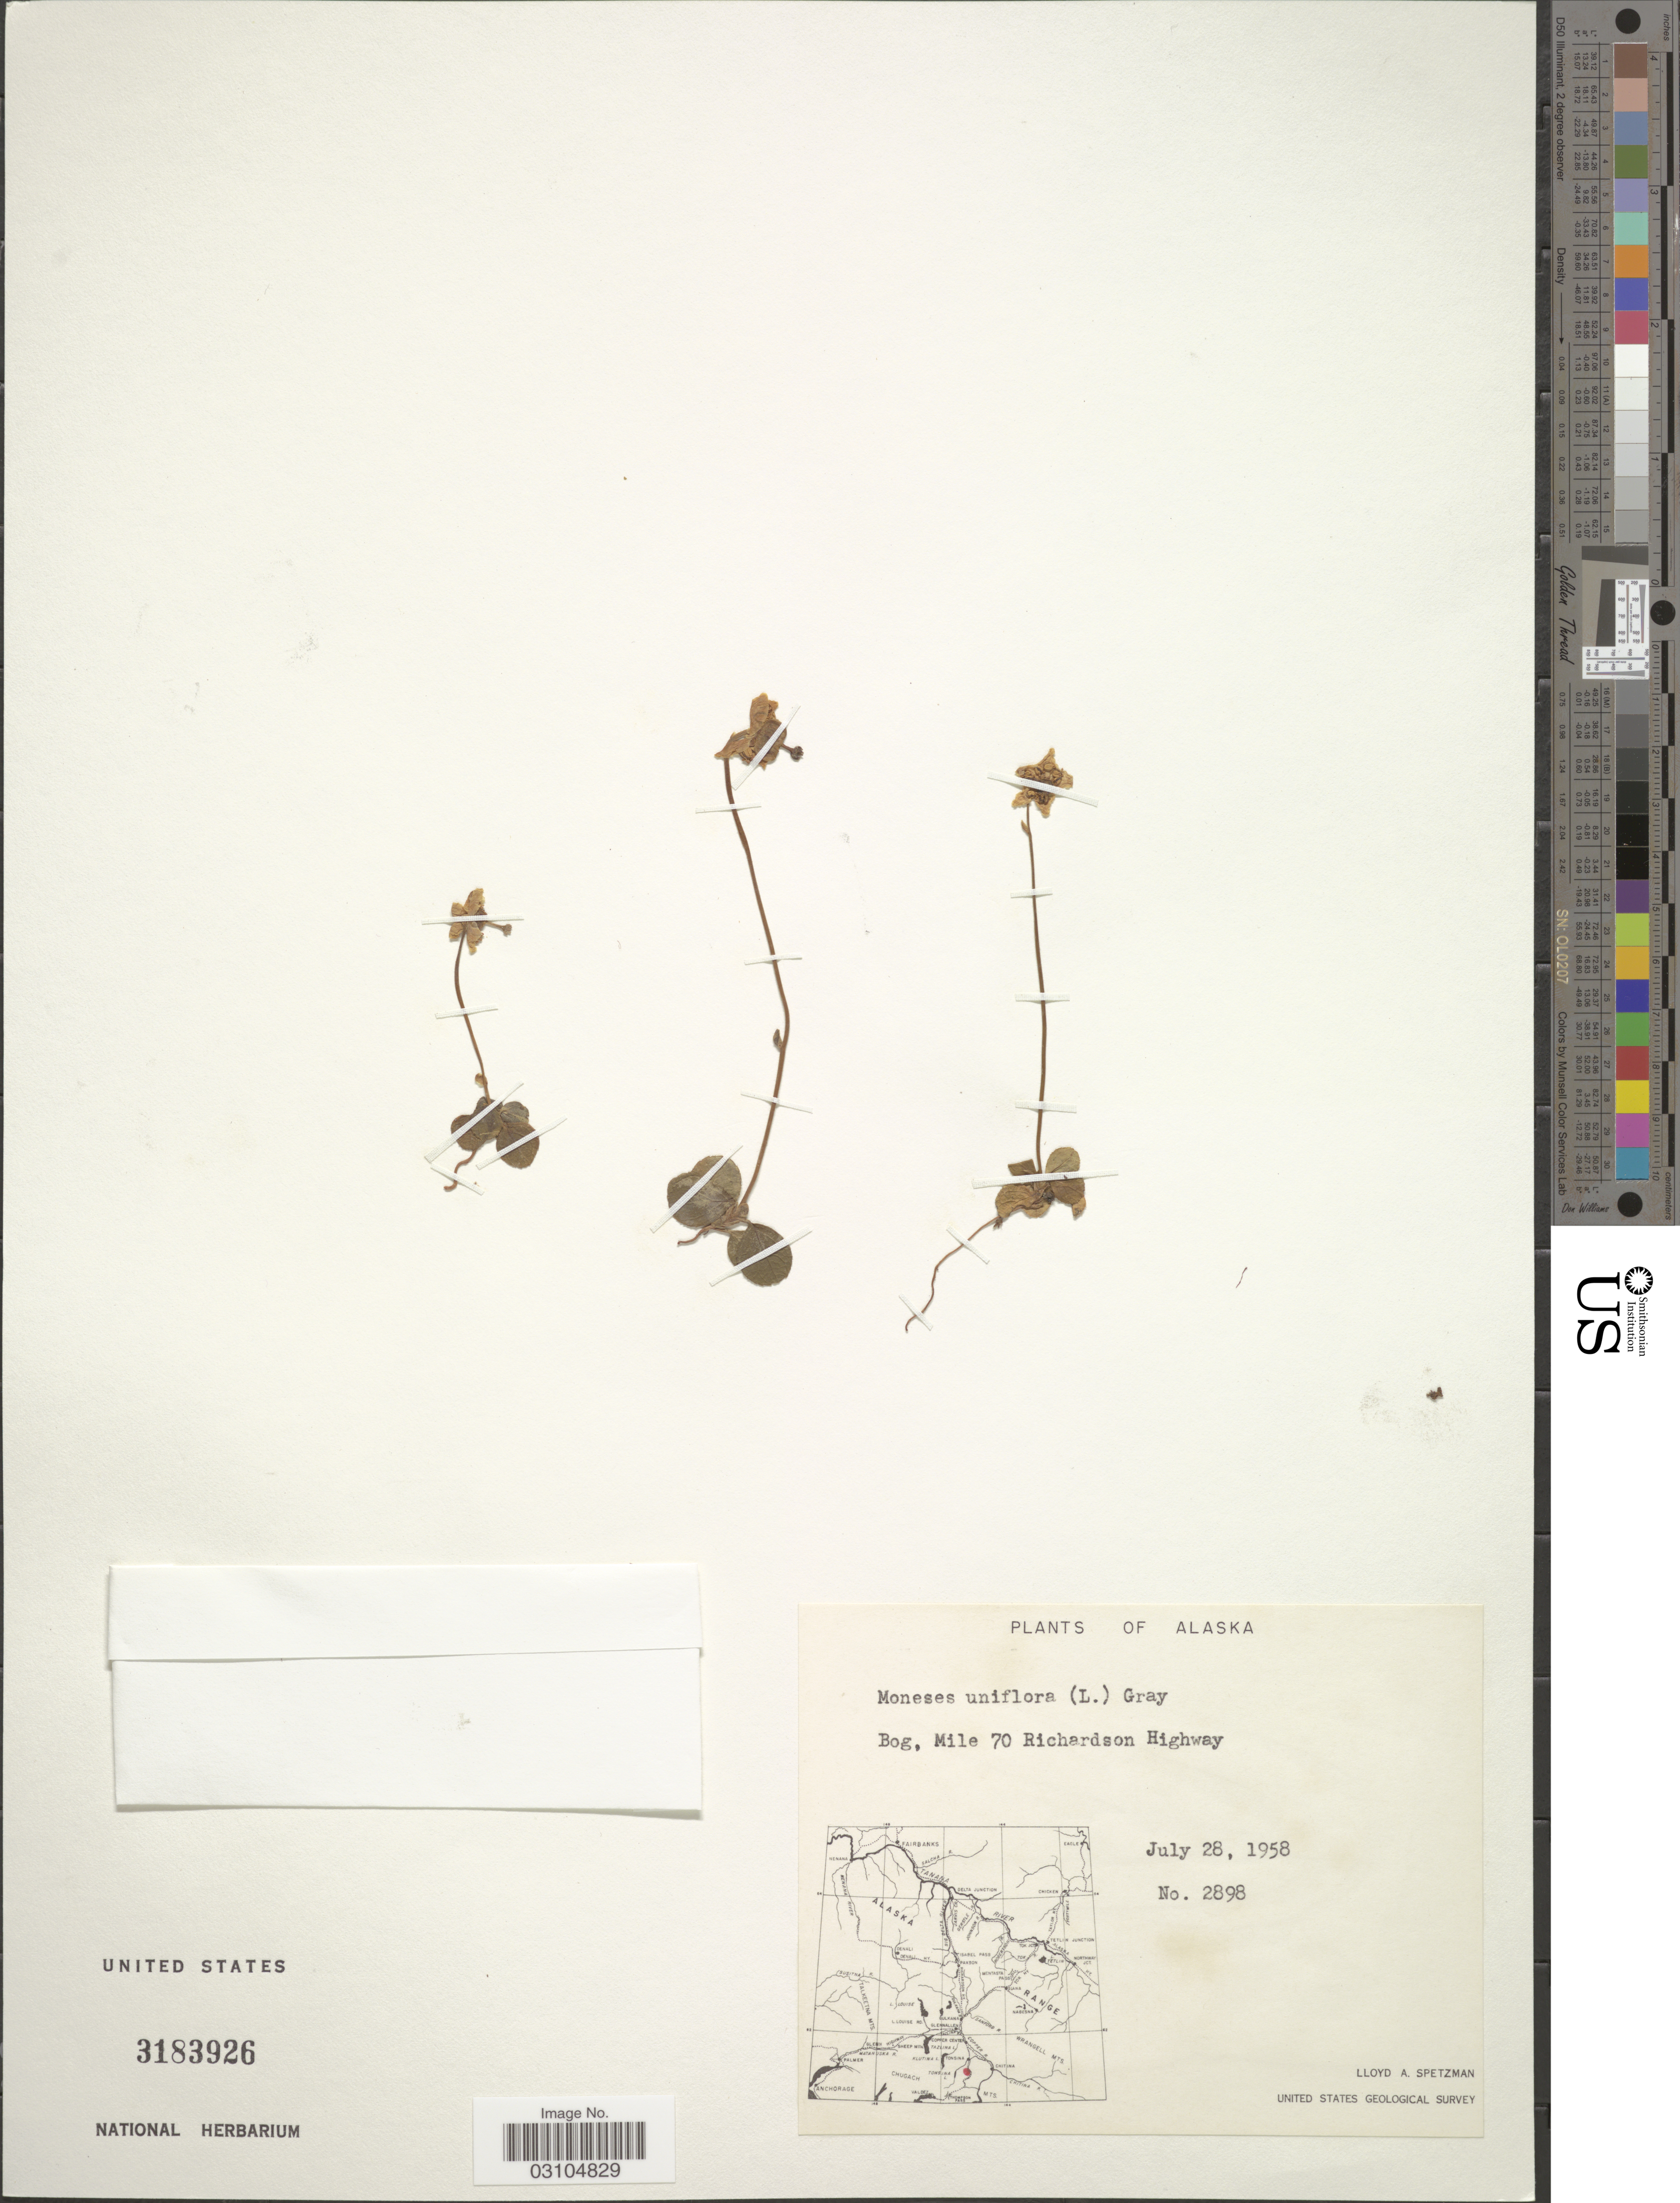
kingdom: Plantae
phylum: Tracheophyta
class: Magnoliopsida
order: Ericales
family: Ericaceae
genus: Moneses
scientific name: Moneses uniflora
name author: (L.) A. Gray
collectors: L. Spetzman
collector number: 2898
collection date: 1958-07-28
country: United States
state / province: Alaska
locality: Bog, Mile 70 Richardson Highway.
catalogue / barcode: US 3183926